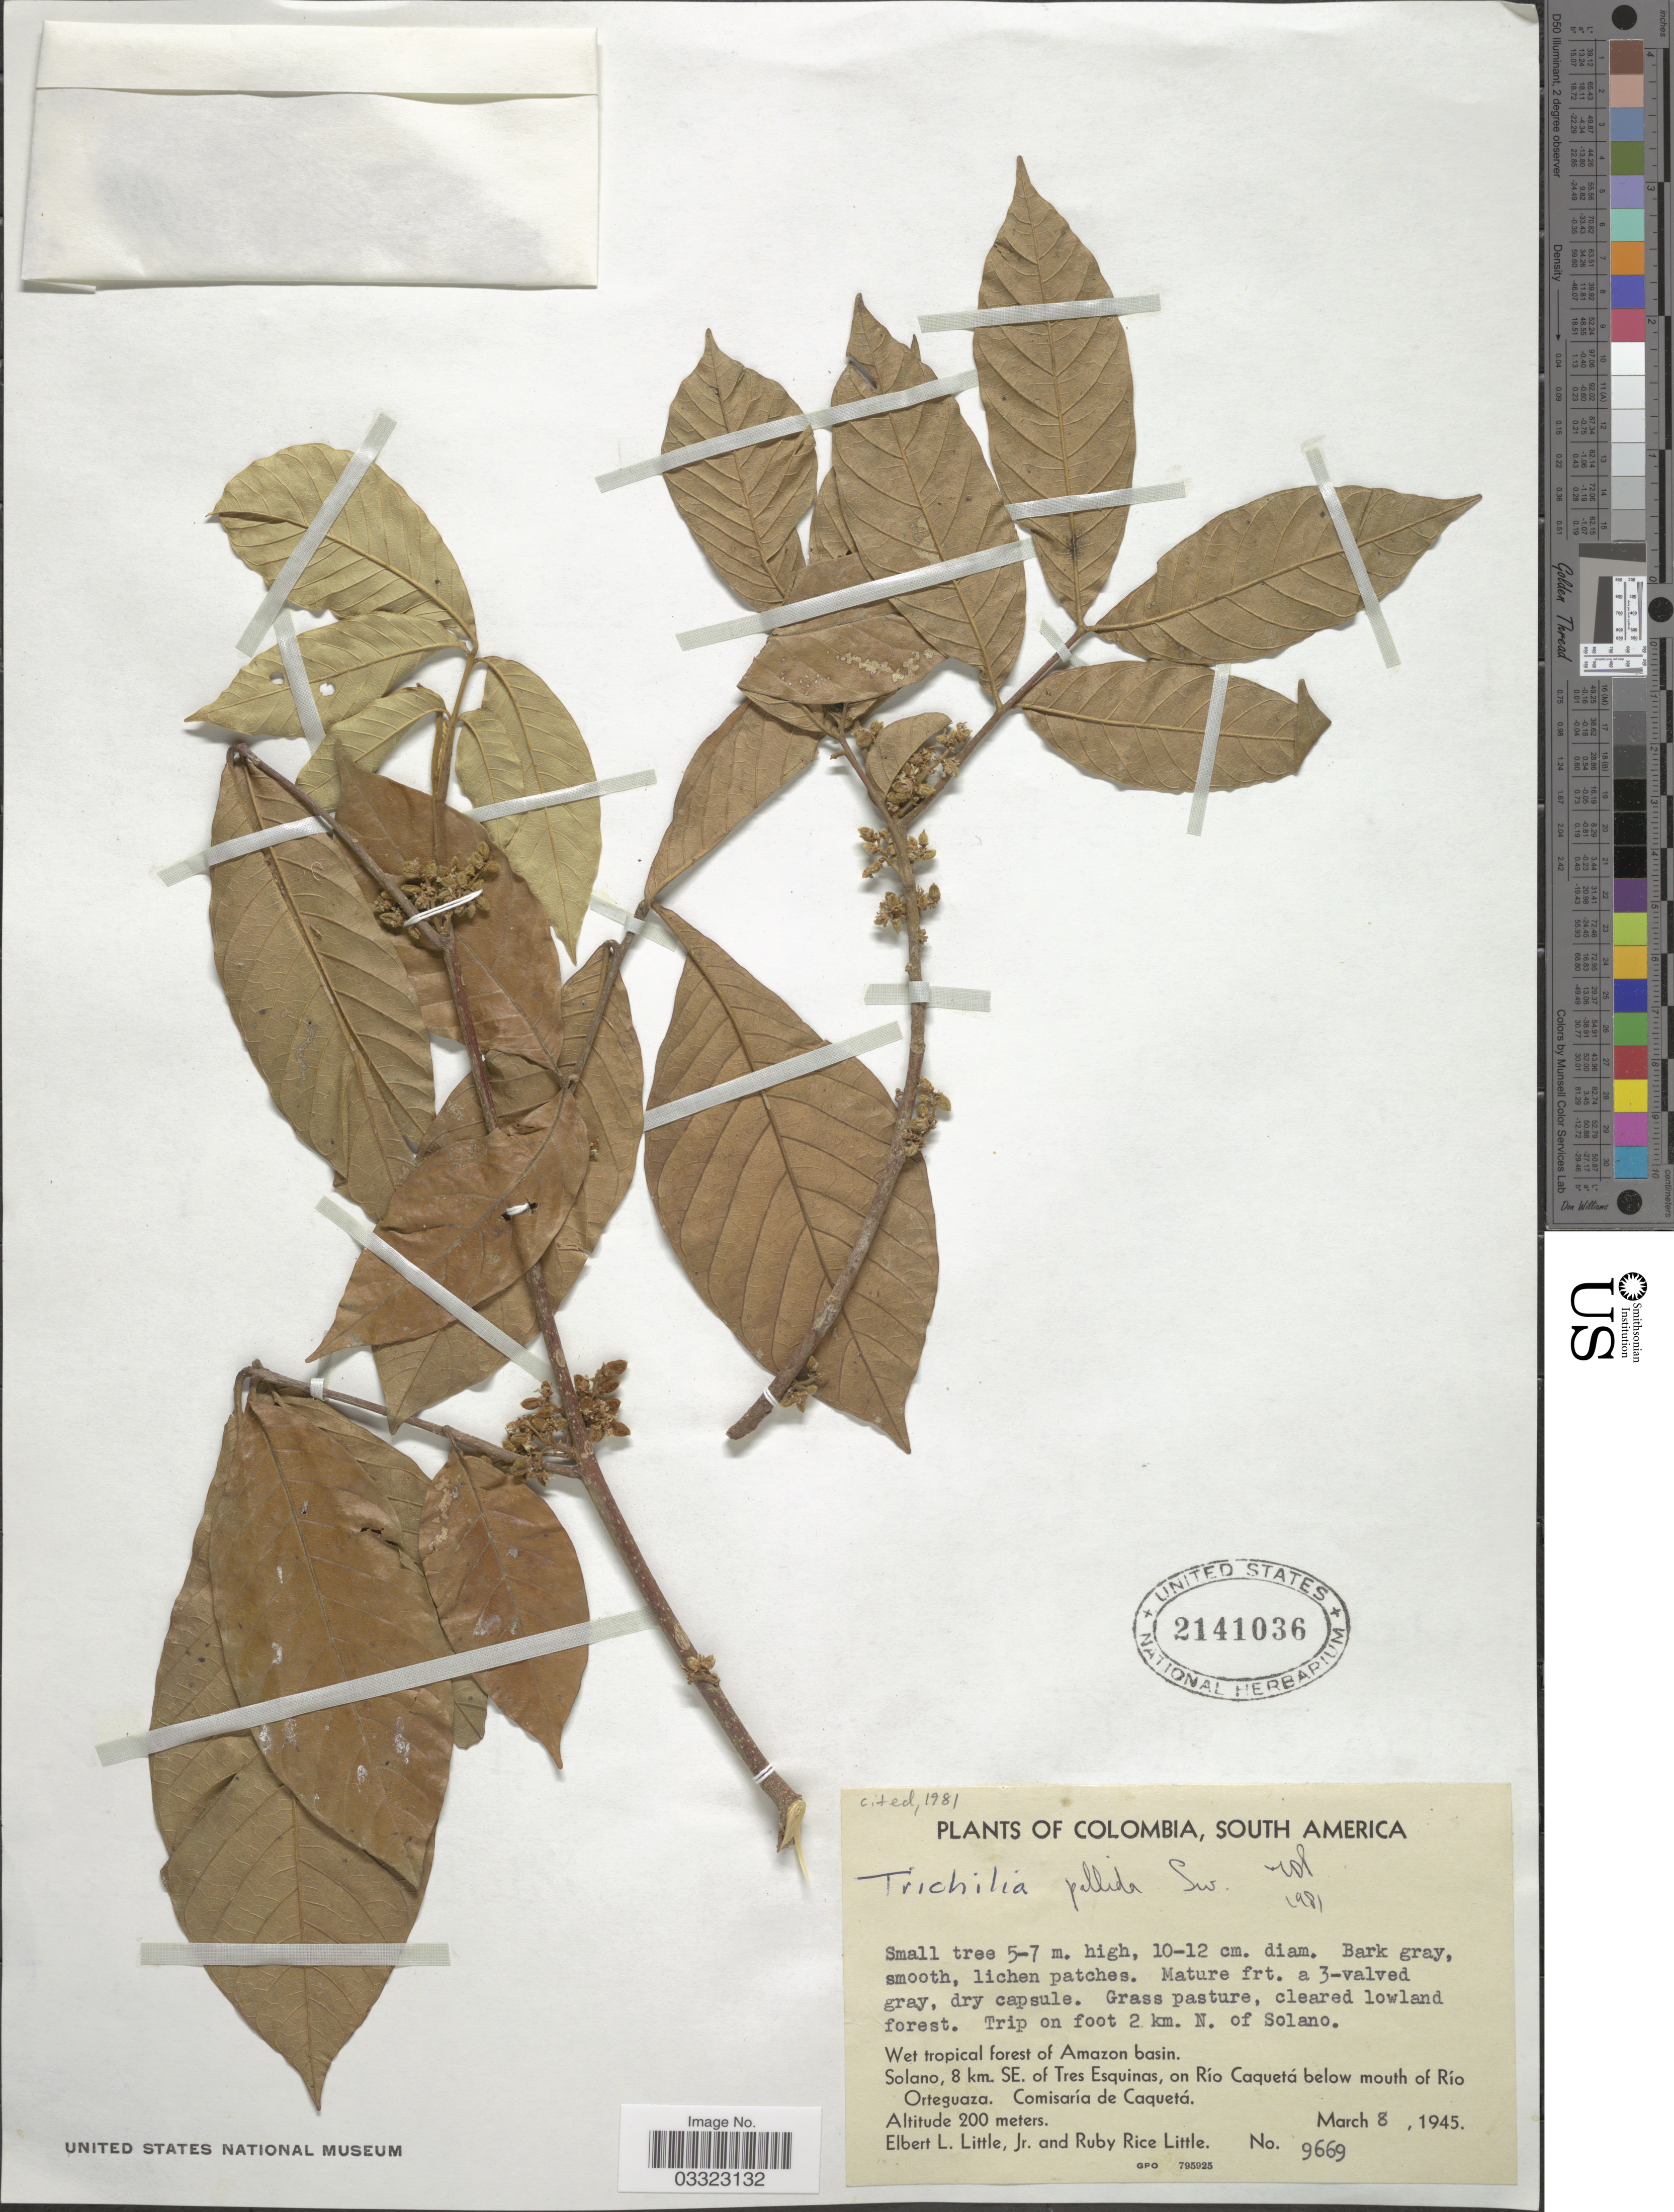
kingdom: Plantae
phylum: Tracheophyta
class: Magnoliopsida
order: Sapindales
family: Meliaceae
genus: Trichilia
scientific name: Trichilia pallida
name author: Sw.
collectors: E. L. Little & R. R. Little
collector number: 9669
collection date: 1945-03-08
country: Colombia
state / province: Caquetá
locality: Trip on foot 2 km. N. of Solano. Wet tropical forest of Amazon basin. Solano, 8 km. SE. of Tres Esquinas, on Río Caquetá below mouth of Río Orteguaza. Comisaría de Caquetá.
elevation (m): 200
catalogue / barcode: US 2141036